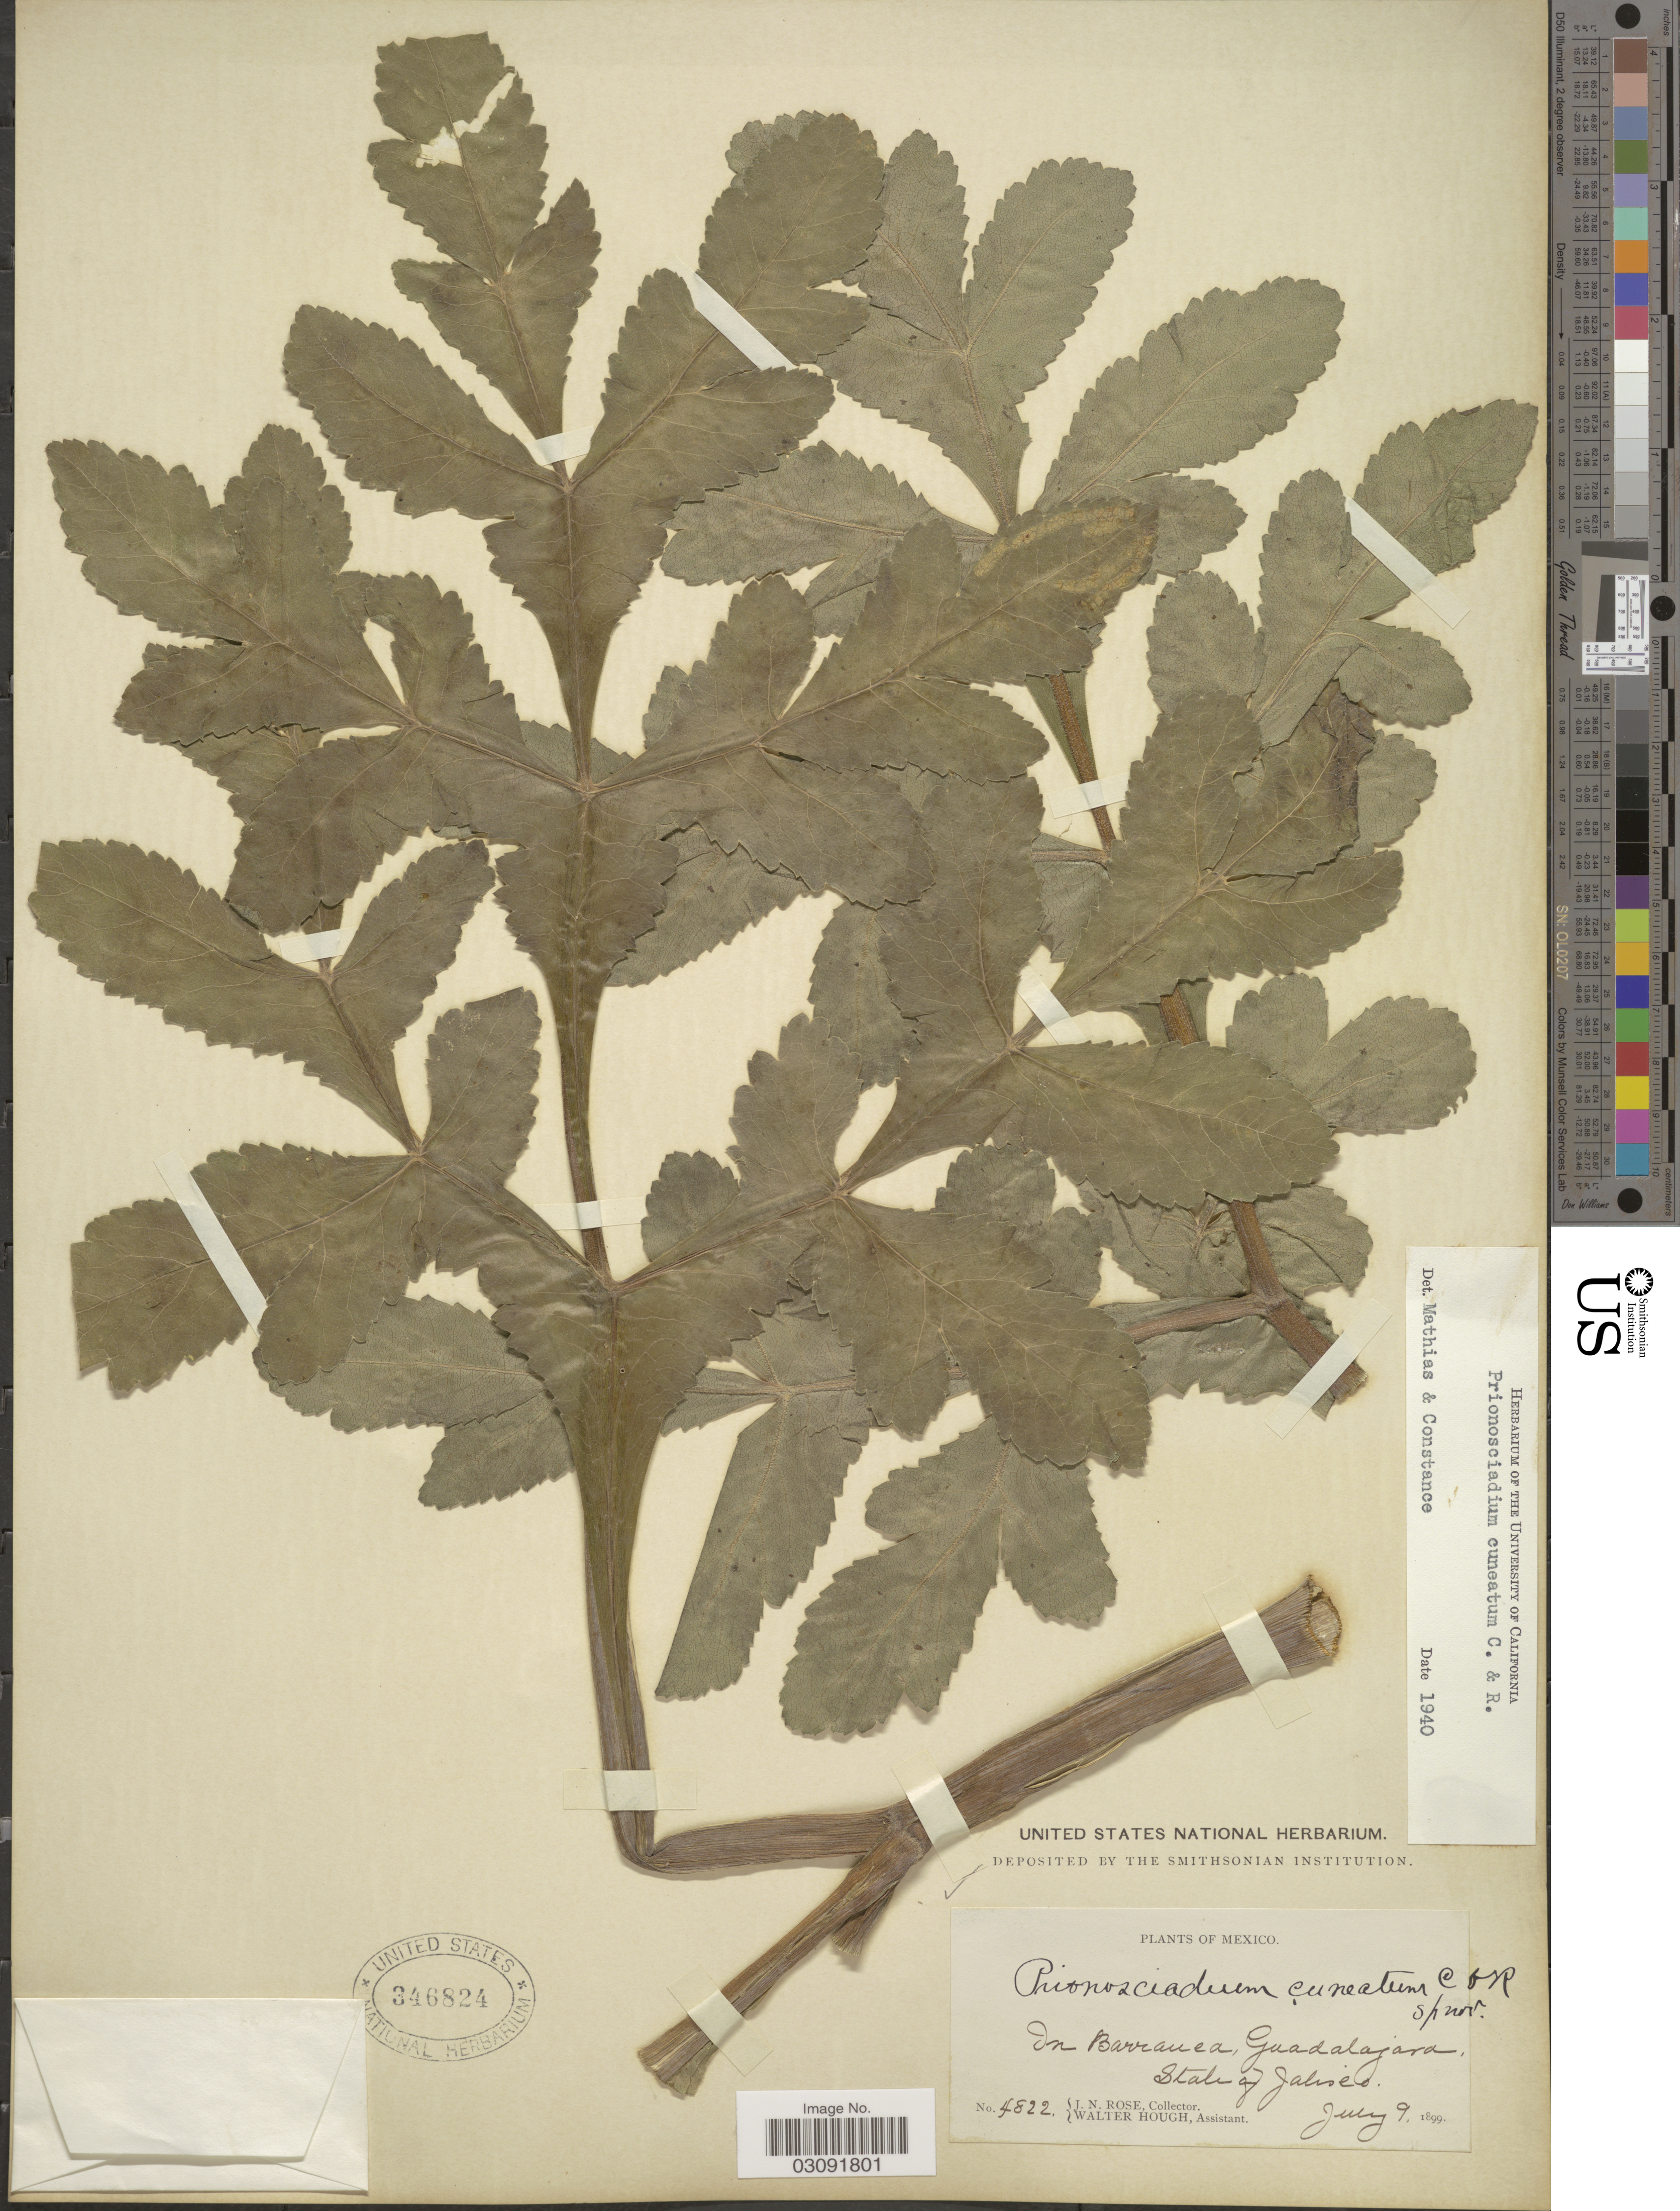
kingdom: Plantae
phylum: Tracheophyta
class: Magnoliopsida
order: Apiales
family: Apiaceae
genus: Prionosciadium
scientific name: Prionosciadium cuneatum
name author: J.M. Coult. & Rose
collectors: J. N. Rose & W. Hough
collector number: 4822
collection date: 1899-07-09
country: Mexico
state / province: Jalisco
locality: In Barranca, Guadalajara.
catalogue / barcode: US 346824